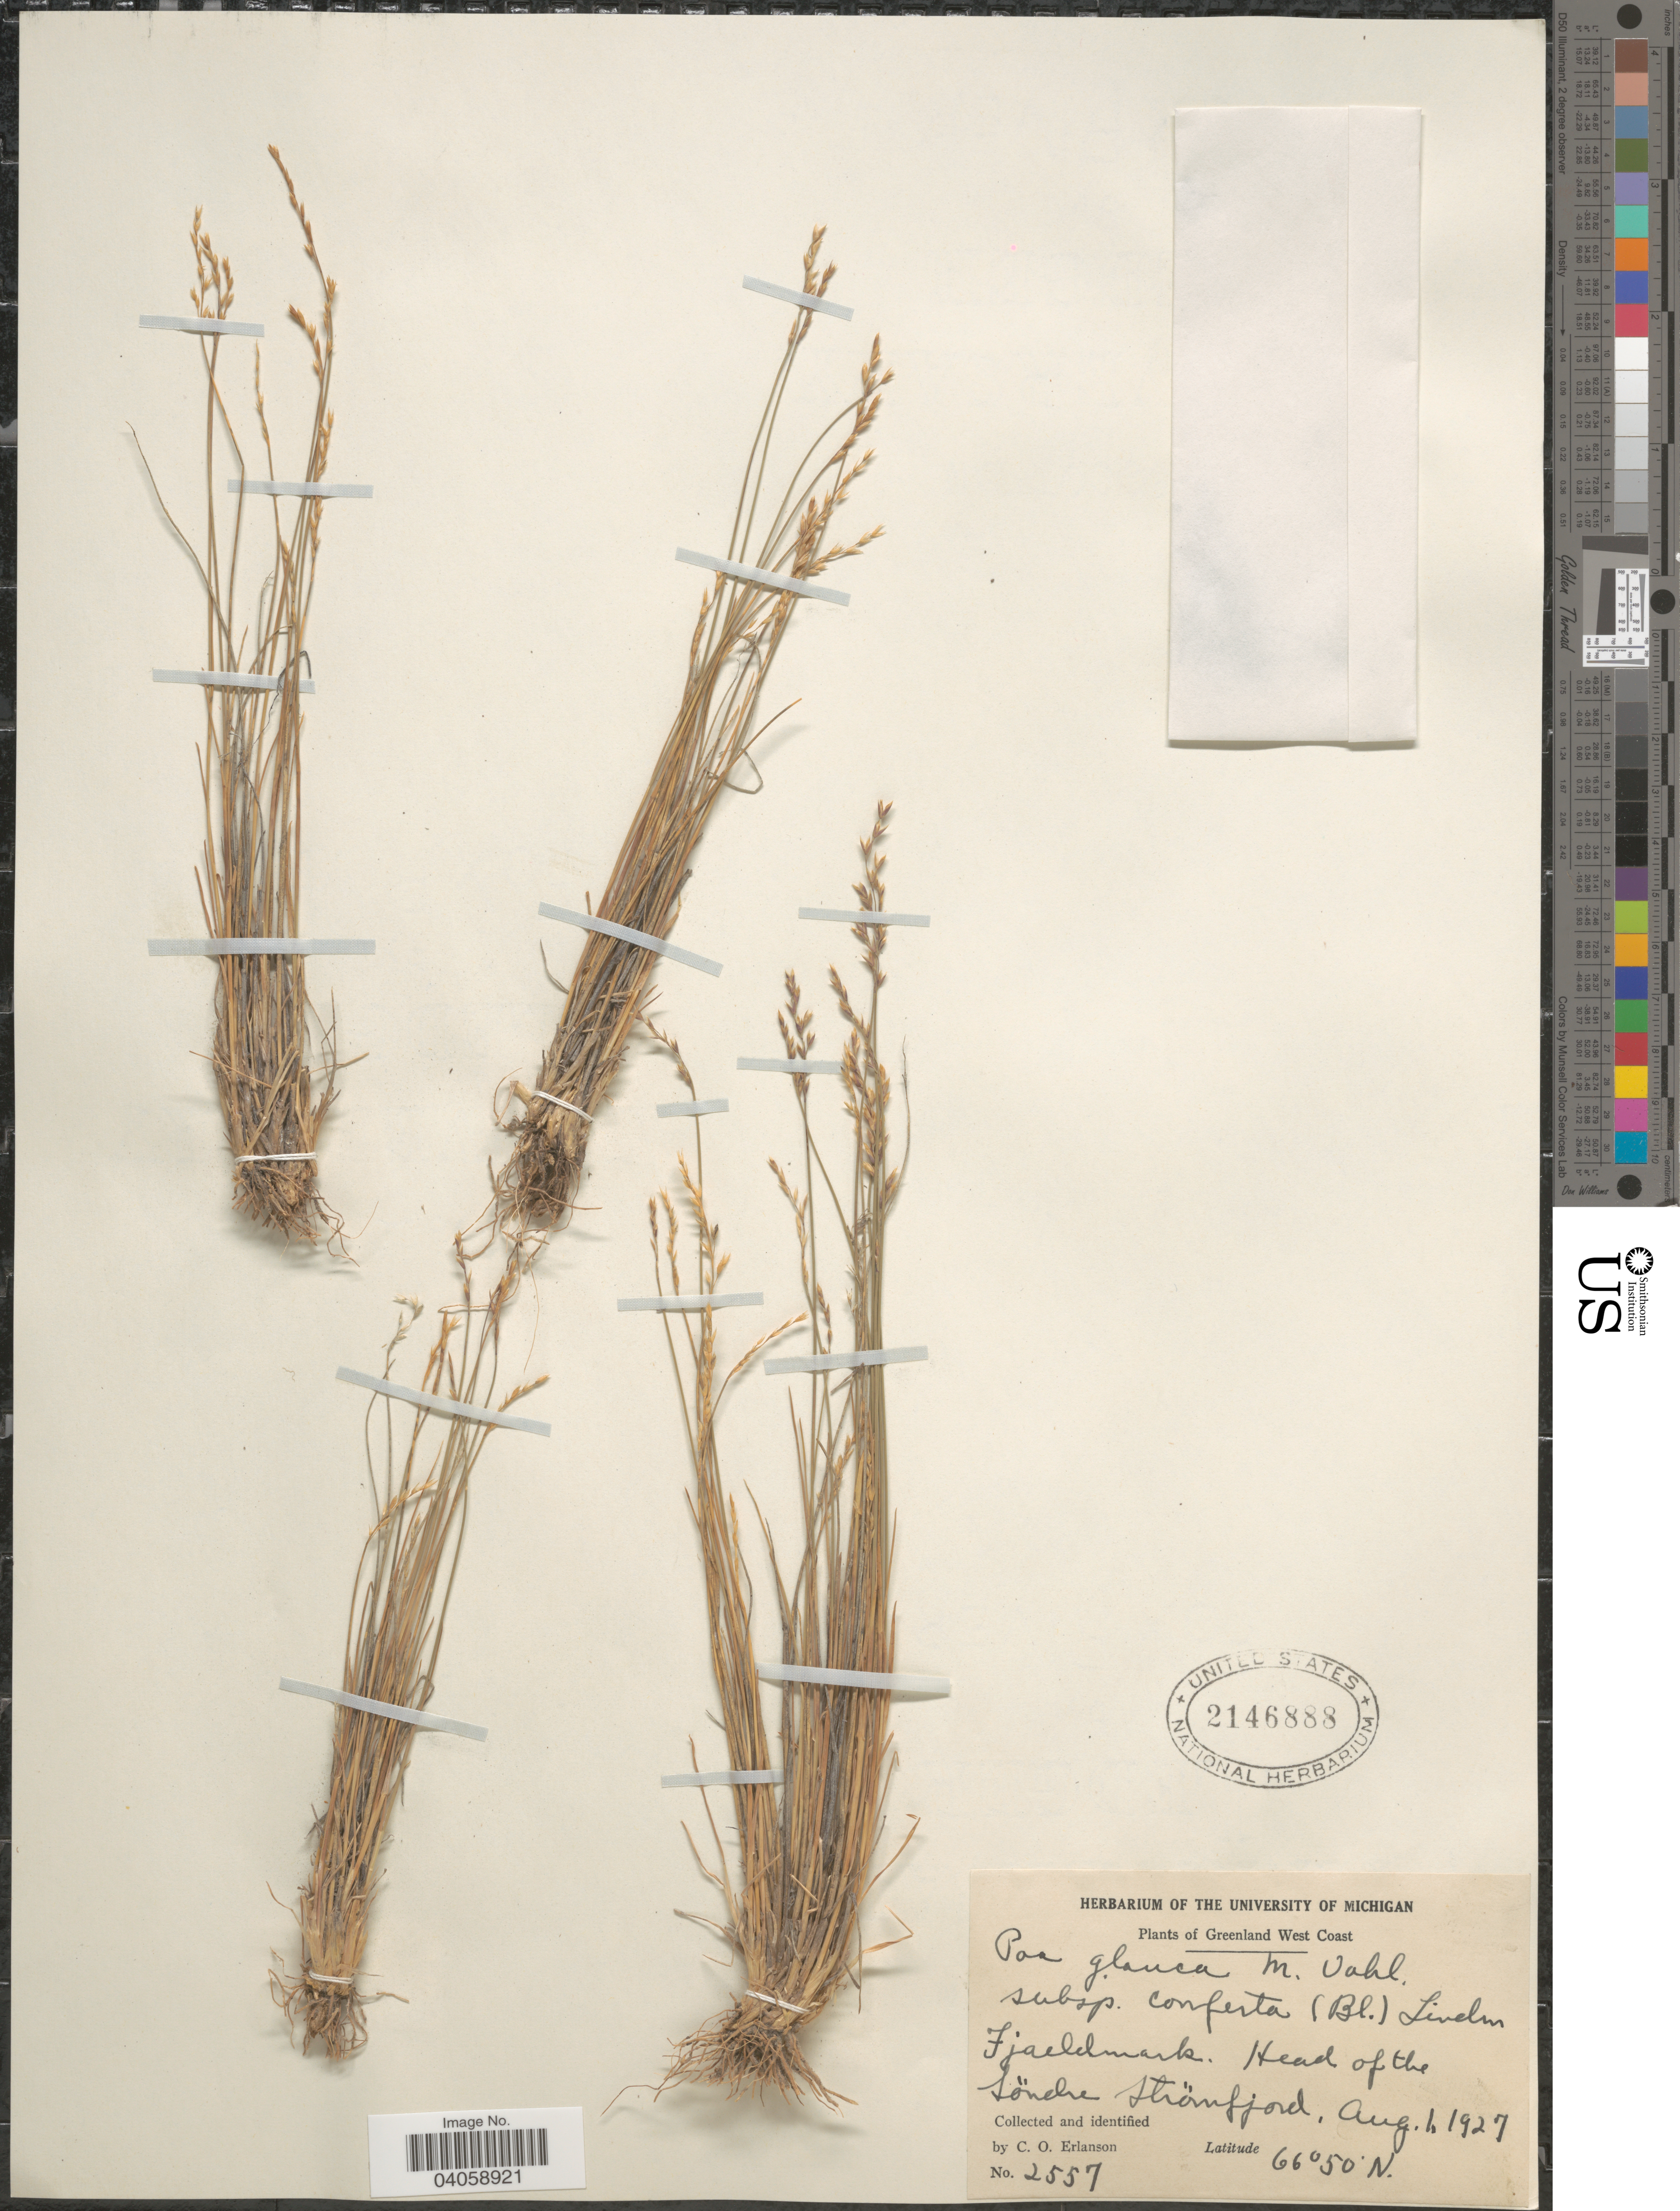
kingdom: Plantae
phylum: Tracheophyta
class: Liliopsida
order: Poales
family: Poaceae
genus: Poa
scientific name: Poa glauca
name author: Vahl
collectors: C. O. Erlanson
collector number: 2557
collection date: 1927-08-01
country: Greenland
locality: Greenland West Coast. Fjaeldmark. Head of the Søndre Strømfjord.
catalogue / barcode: US 2146888